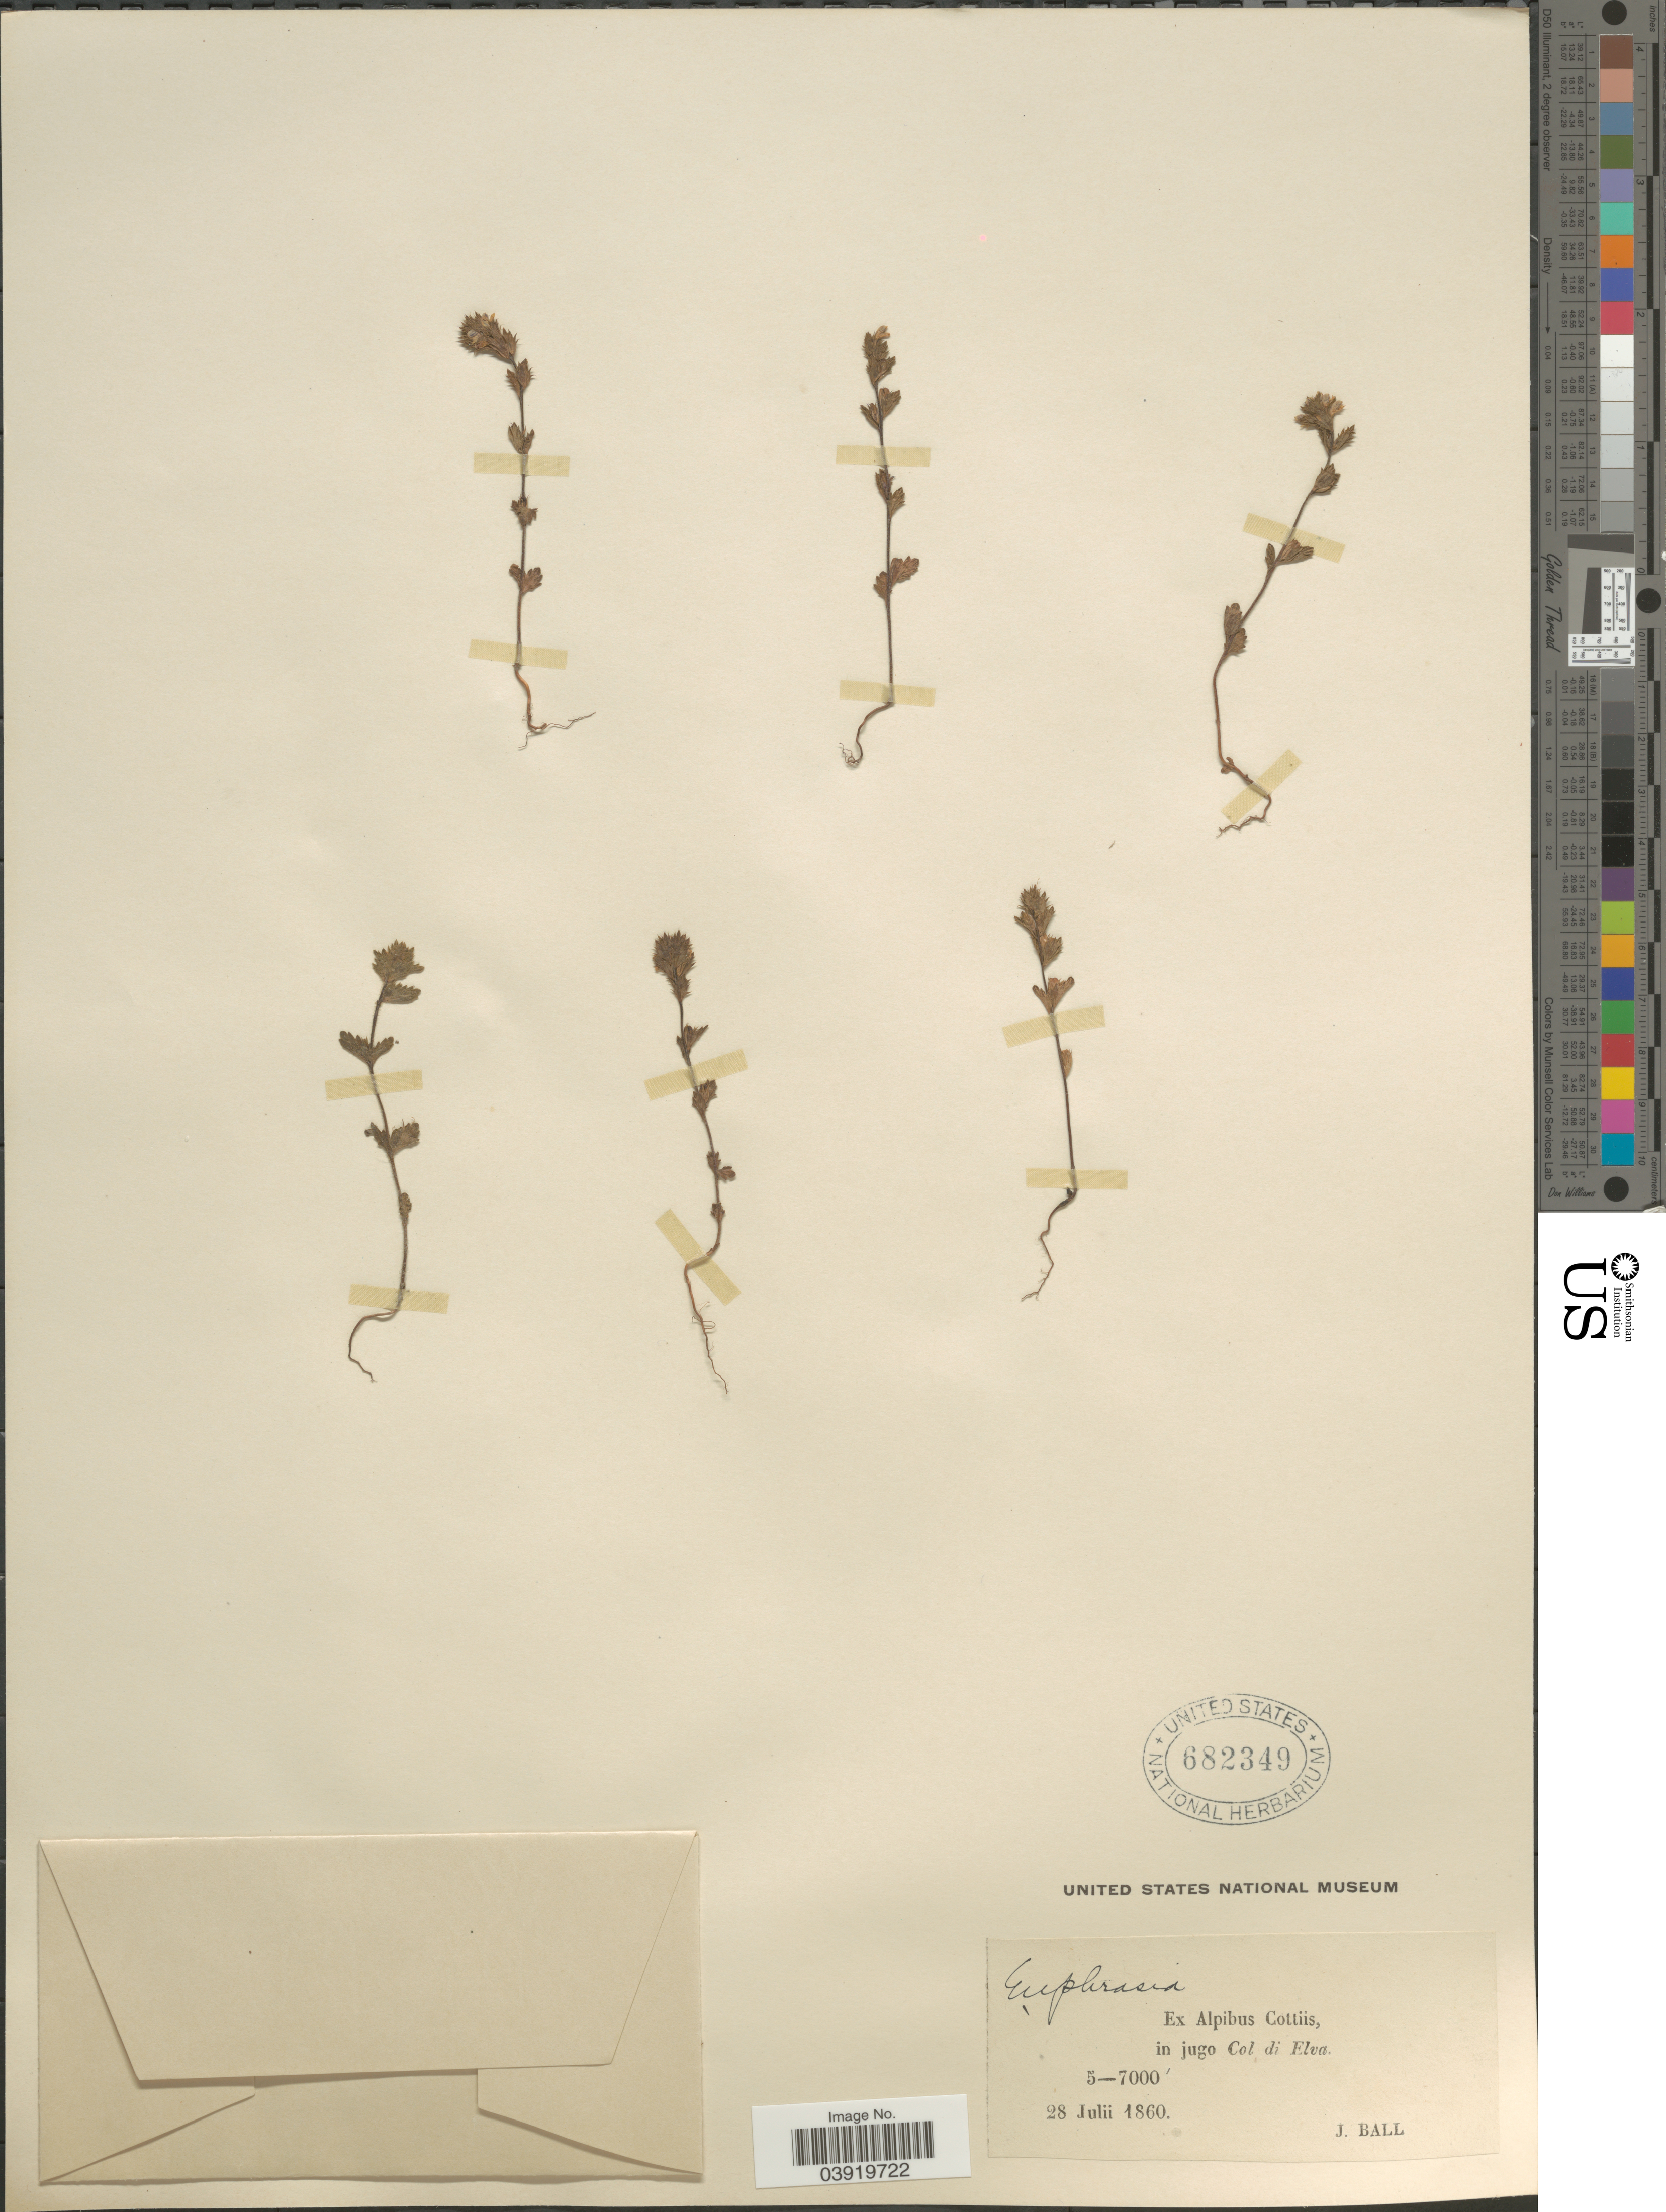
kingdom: Plantae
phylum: Tracheophyta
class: Magnoliopsida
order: Lamiales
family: Orobanchaceae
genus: Euphrasia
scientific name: Euphrasia sp.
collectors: J. Ball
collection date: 1860-07-28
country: Italy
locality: Ex Alpibus Cotiis, in jugo Col di Elva.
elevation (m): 1524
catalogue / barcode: US 682349